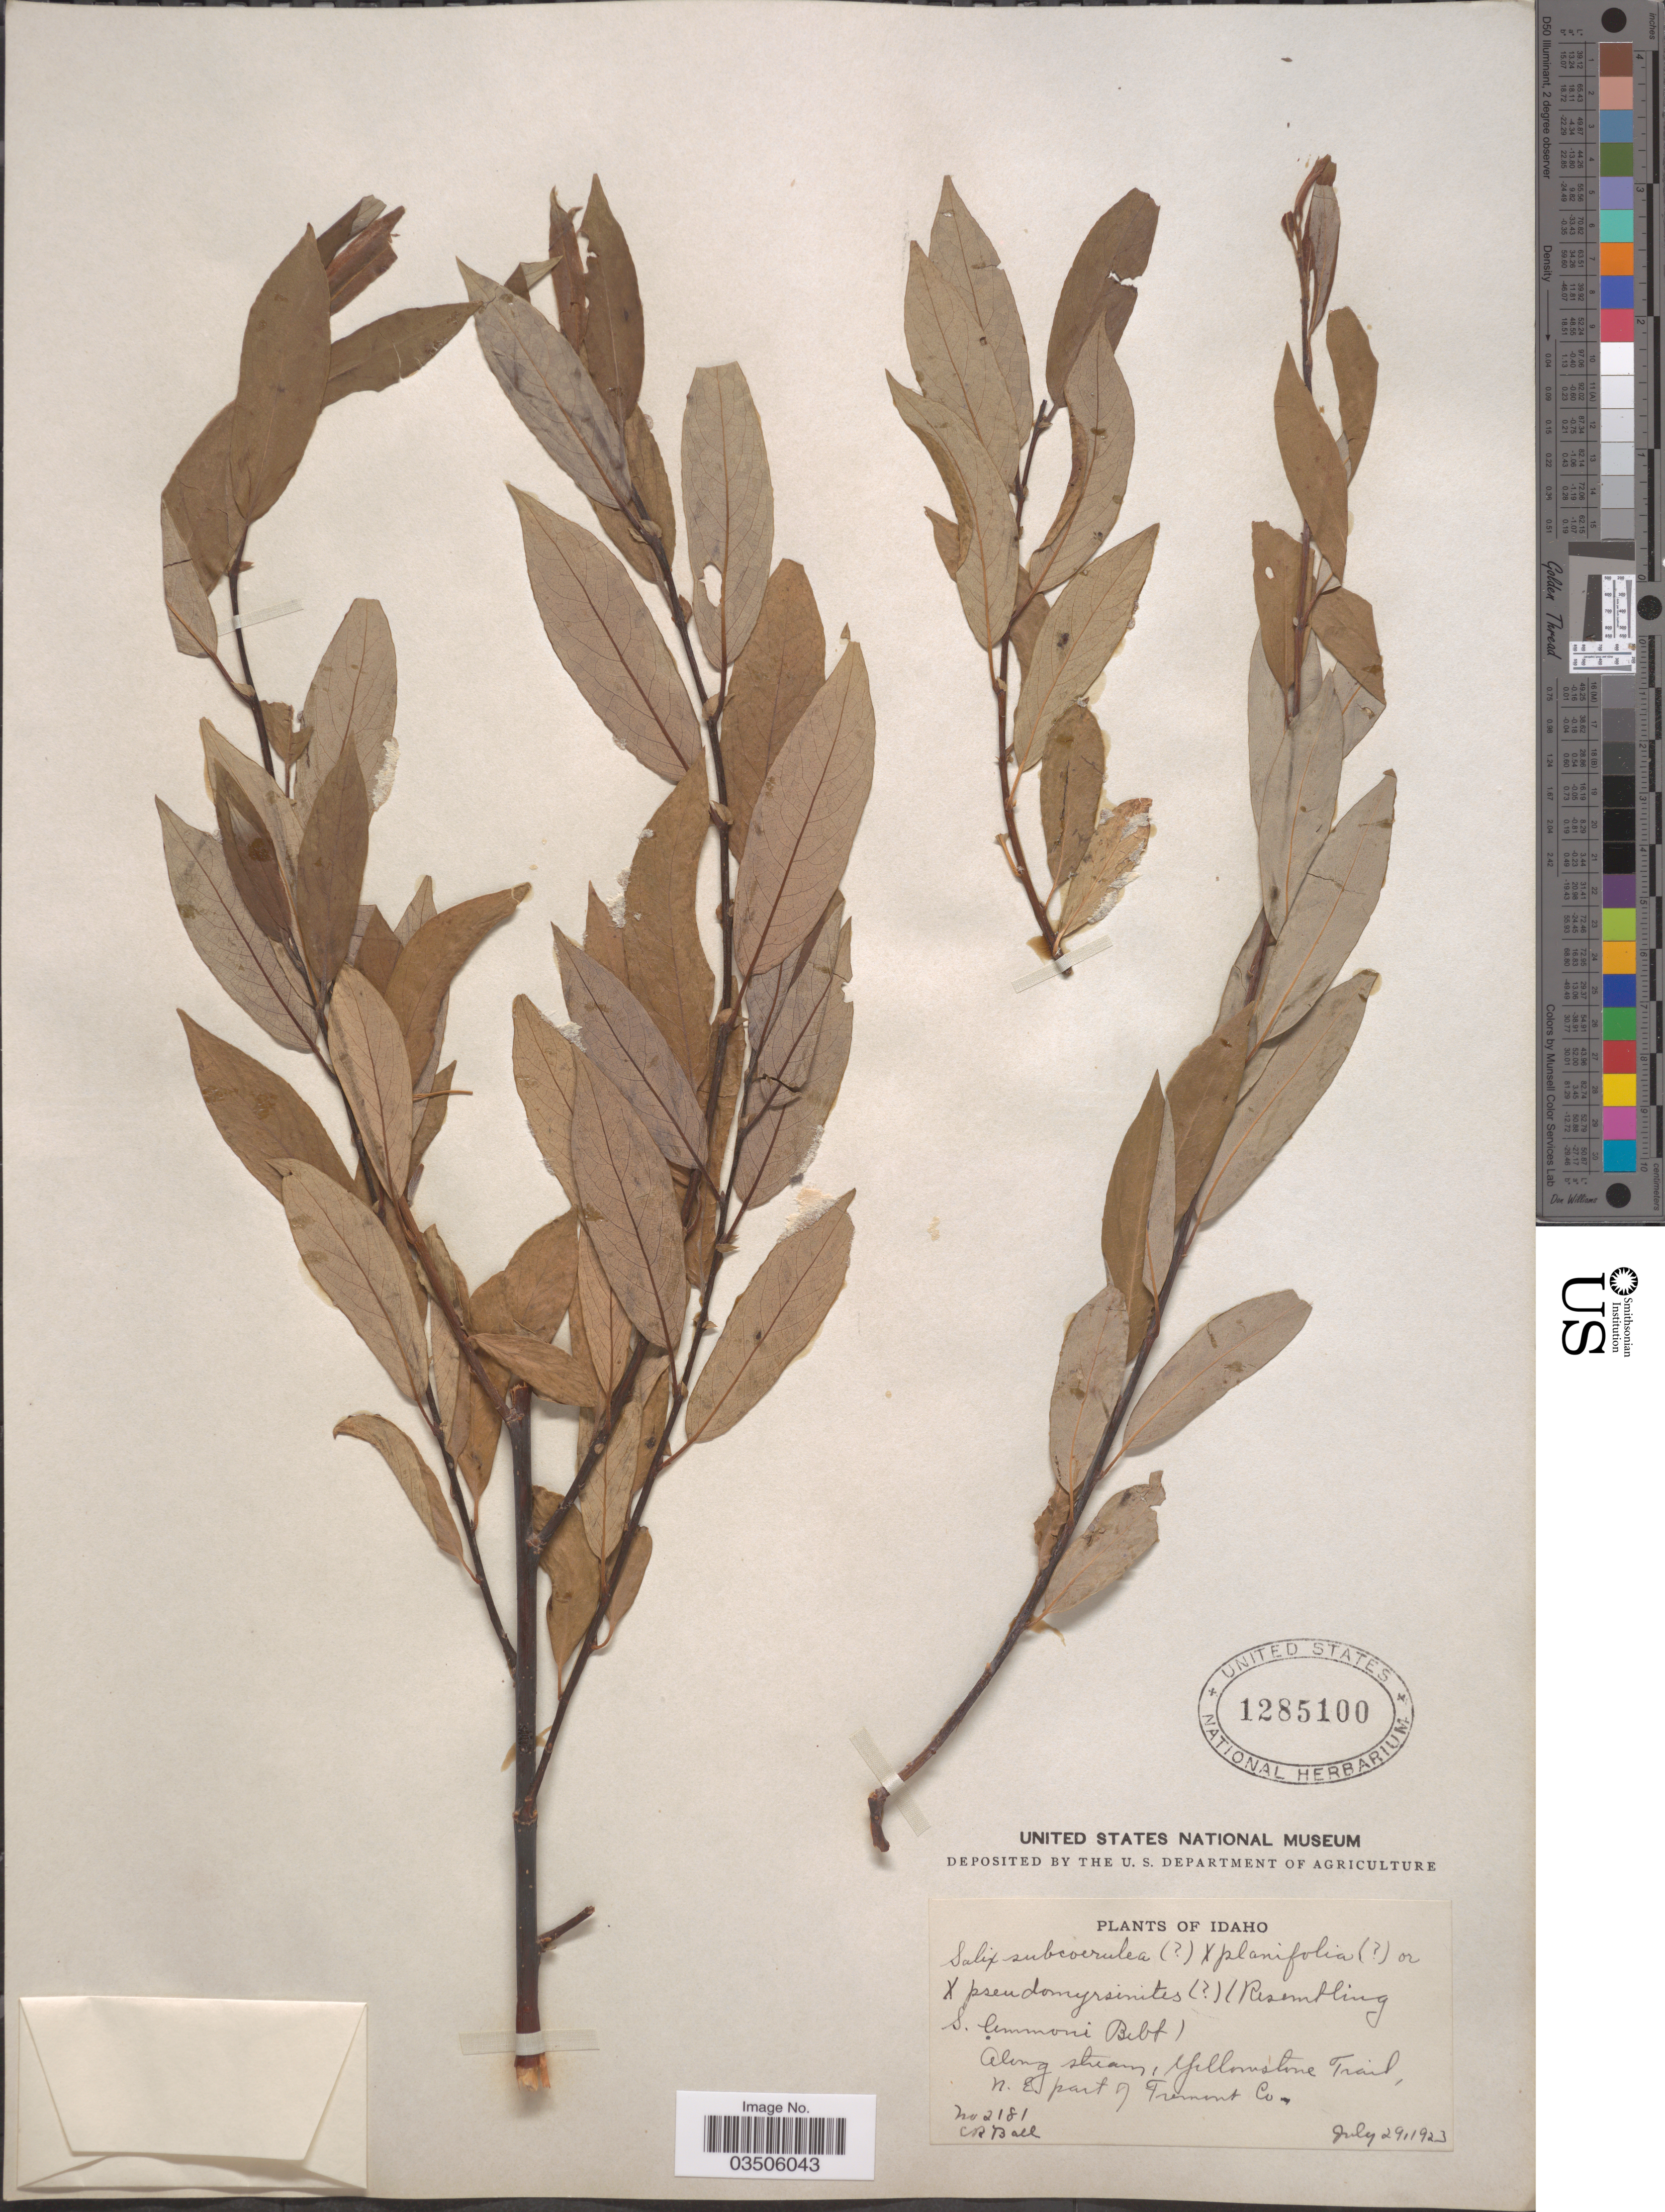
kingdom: Plantae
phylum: Tracheophyta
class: Magnoliopsida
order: Malpighiales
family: Salicaceae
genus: Salix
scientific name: Salix subcoerulea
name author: Piper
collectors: C. R. Ball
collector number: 2181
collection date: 1923-07-29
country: United States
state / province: Idaho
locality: Yellowstone Trail, N.E. part of Fremont Co.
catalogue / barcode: US 1285100